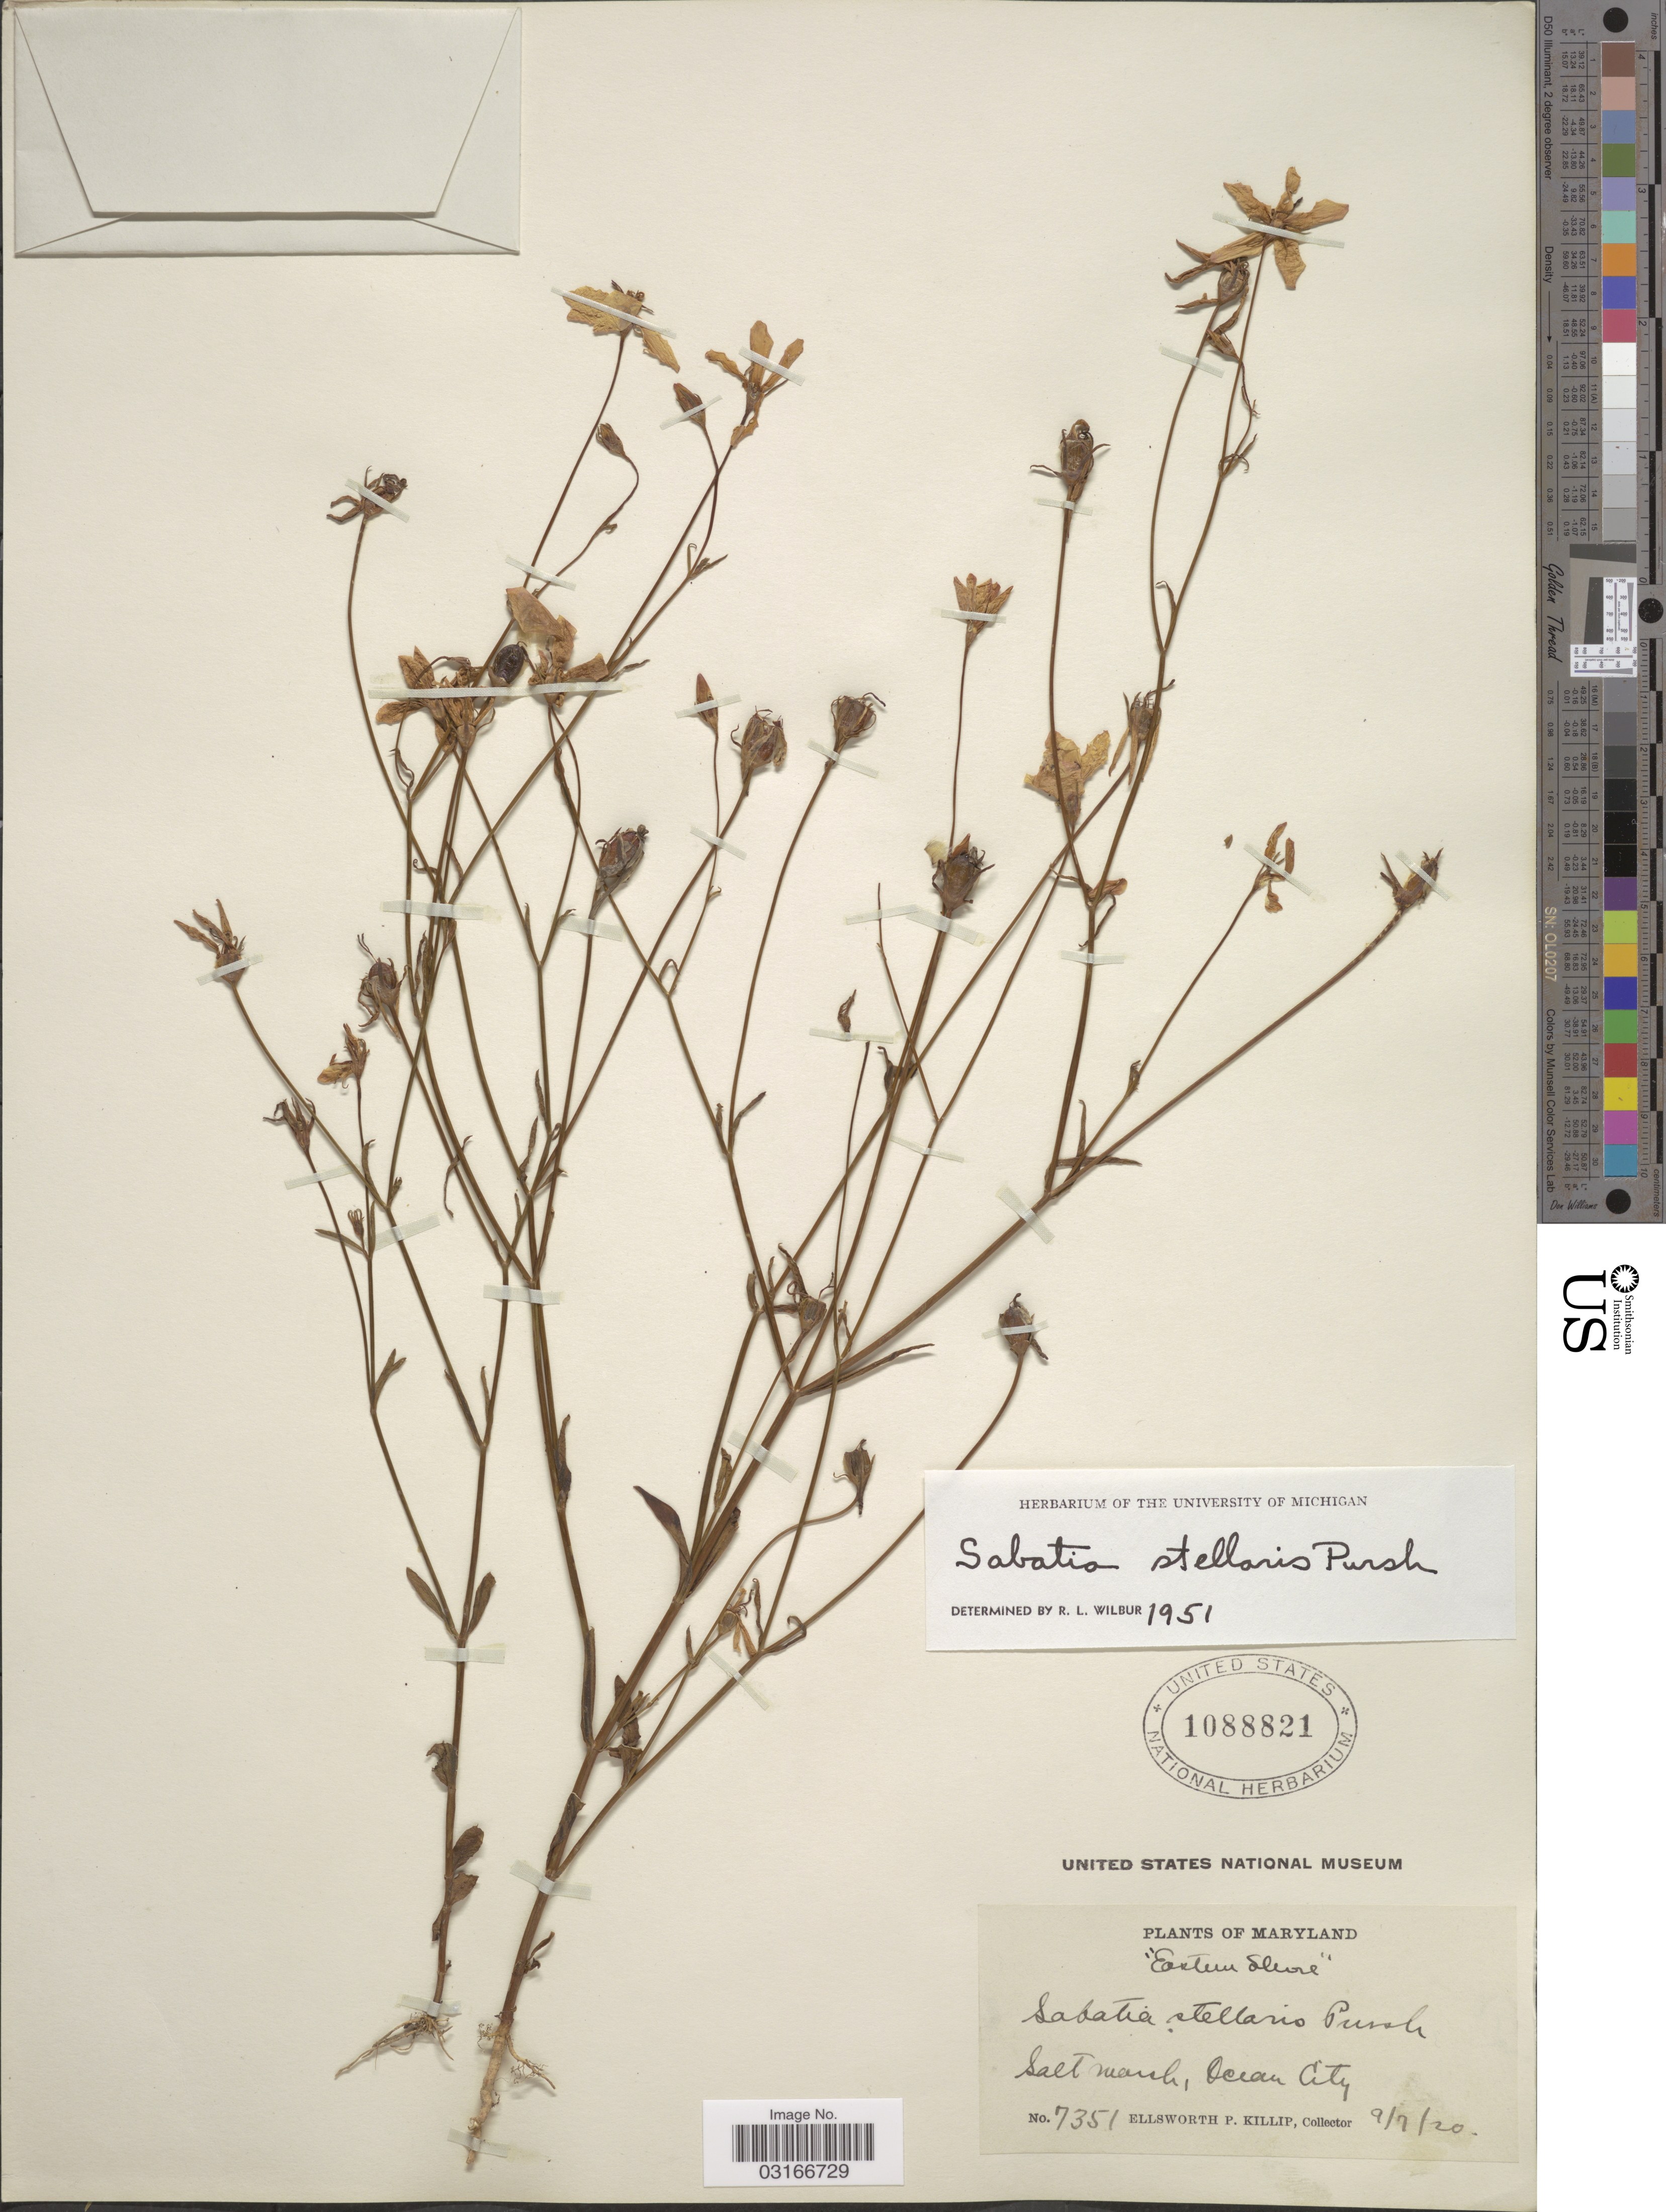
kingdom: Plantae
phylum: Tracheophyta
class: Magnoliopsida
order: Gentianales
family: Gentianaceae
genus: Sabatia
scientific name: Sabatia stellaris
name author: Pursh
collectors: E. P. Killip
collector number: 7351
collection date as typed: Transcribed d/m/y: 7/9/20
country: United States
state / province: Maryland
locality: Eastern Shore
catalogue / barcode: US 1088821